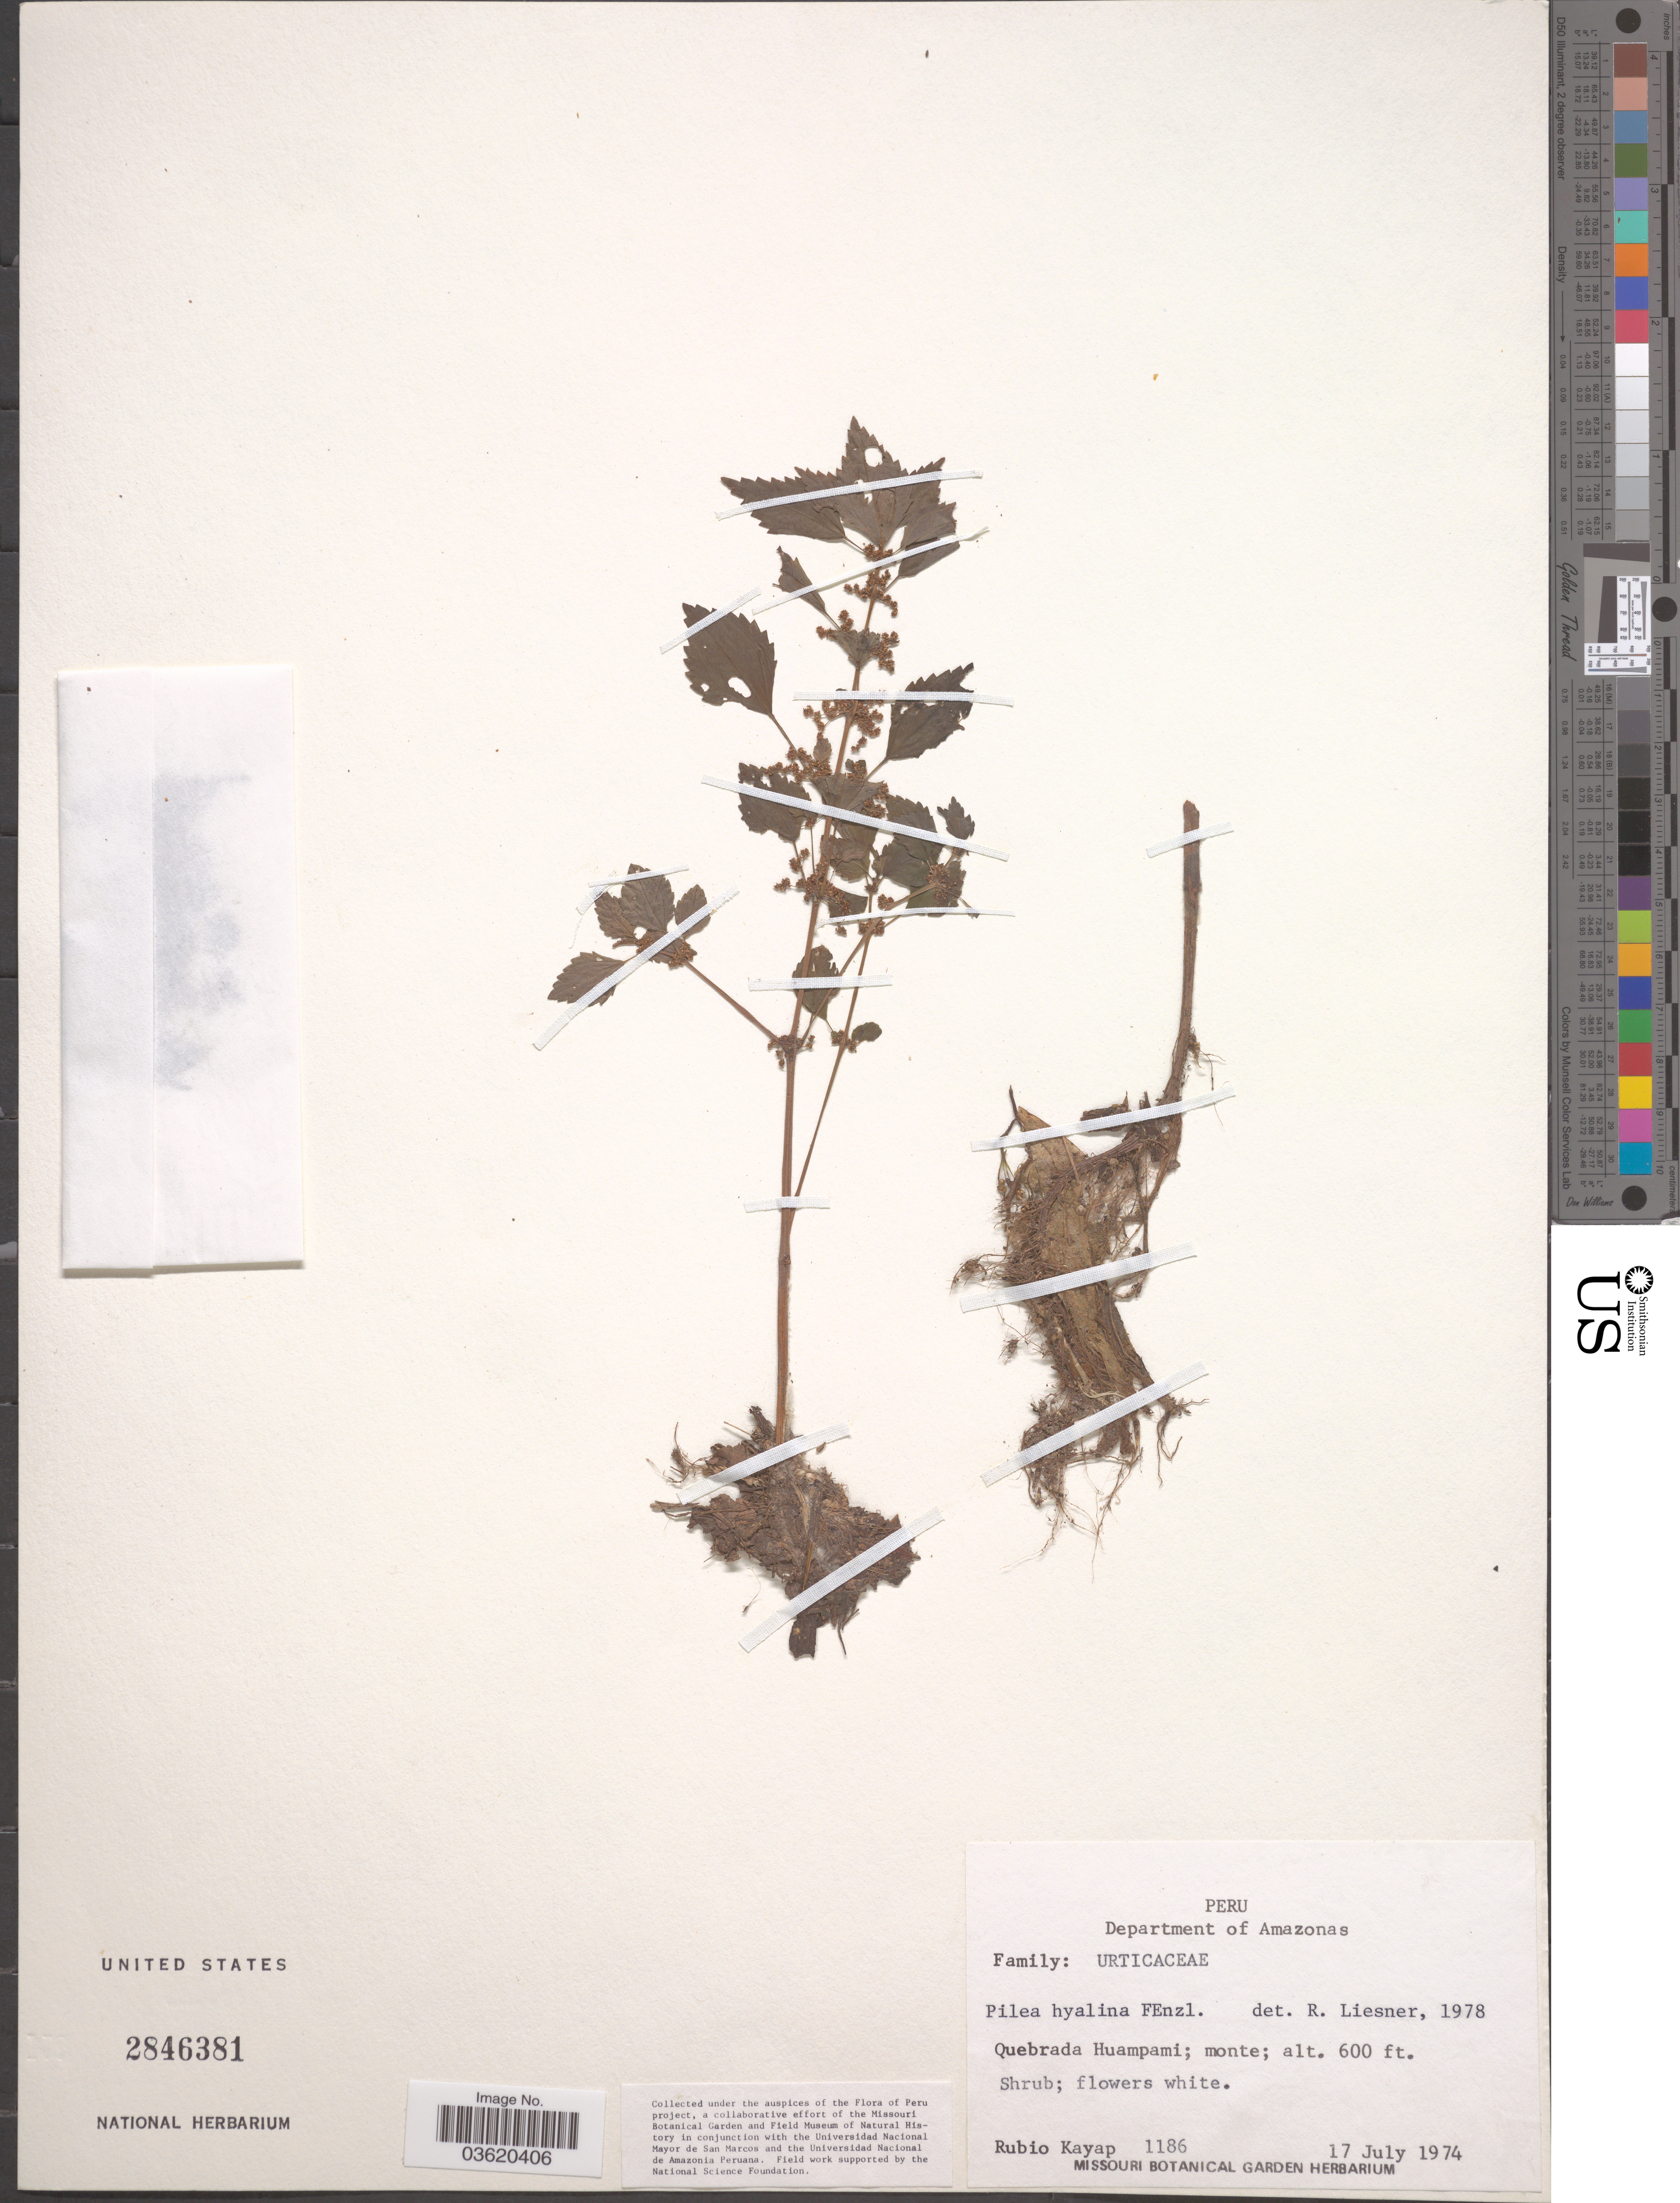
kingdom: Plantae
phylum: Tracheophyta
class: Magnoliopsida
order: Rosales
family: Urticaceae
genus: Pilea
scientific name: Pilea hyalina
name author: Fenzl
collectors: R. Kayap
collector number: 1186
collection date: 1974-07-17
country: Peru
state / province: Amazonas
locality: Department of Amazonas. Quebrada Huampami; monte.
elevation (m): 183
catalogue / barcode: US 2846381